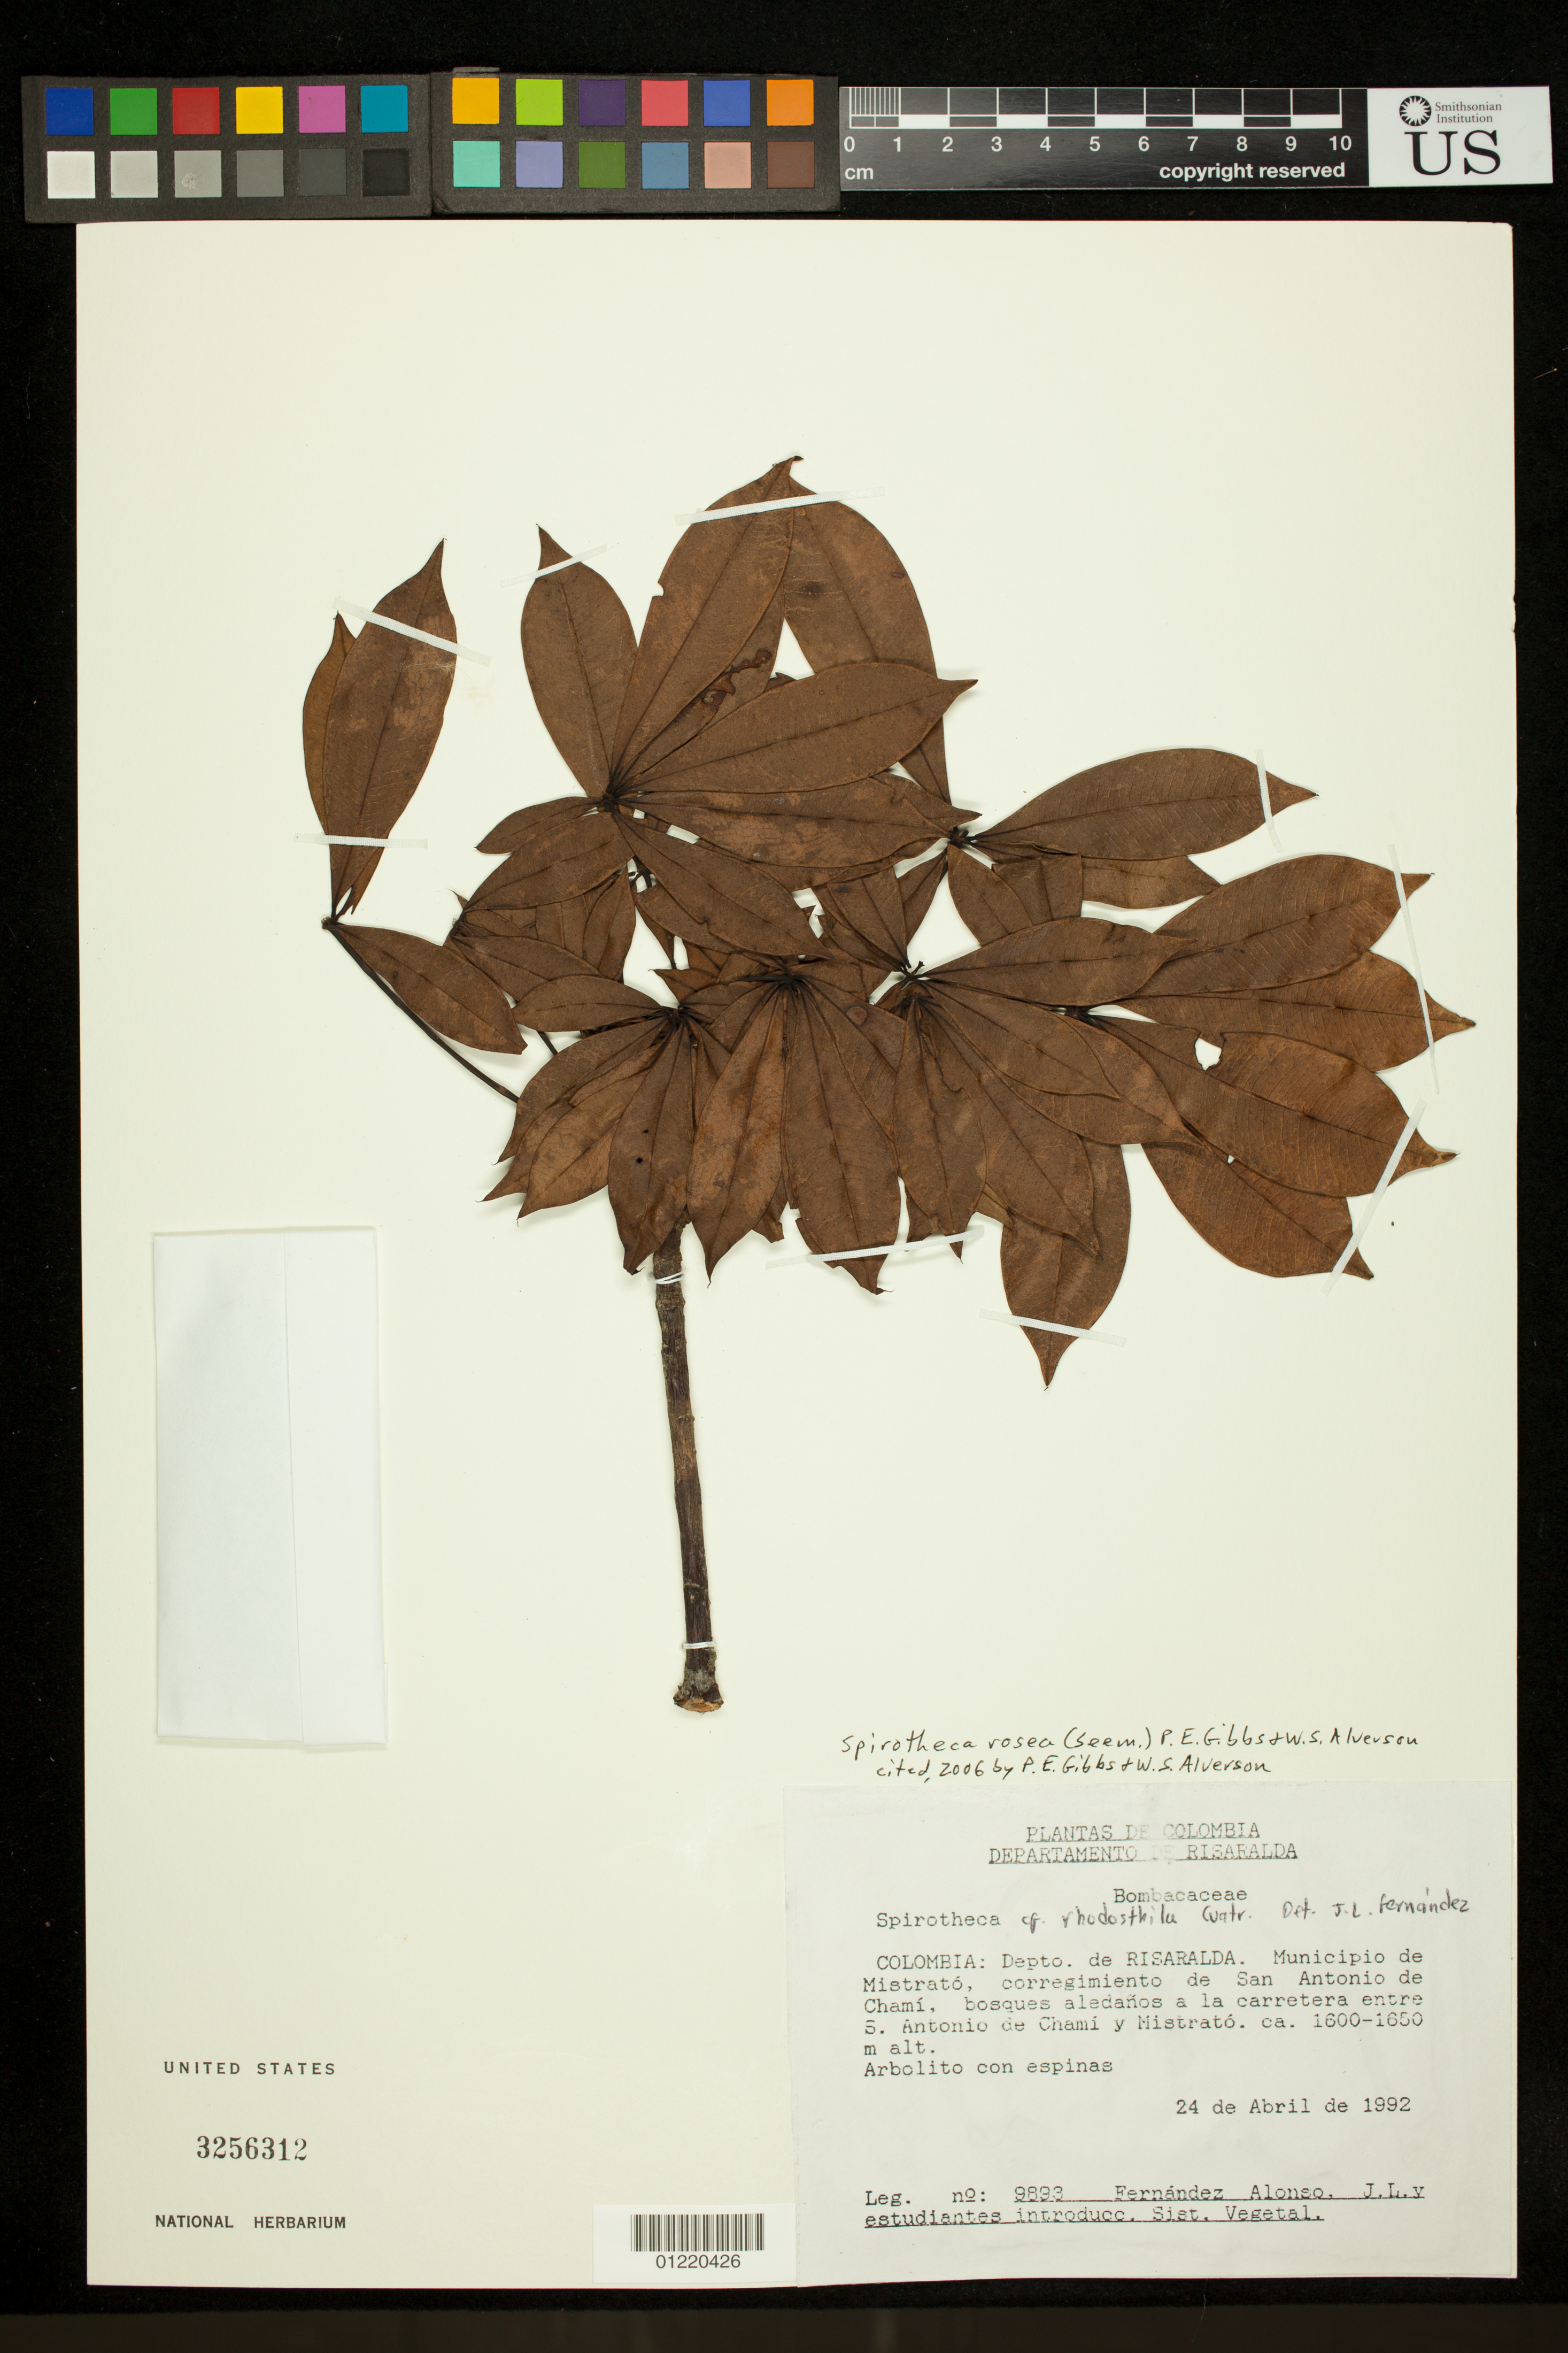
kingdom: Plantae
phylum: Tracheophyta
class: Magnoliopsida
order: Malvales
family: Malvaceae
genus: Spirotheca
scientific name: Spirotheca rosea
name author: (Cuatrec.) Gibbs & W.S. Alverson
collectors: F. Alonso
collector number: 9893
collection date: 1992-04-24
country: Colombia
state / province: Risaralda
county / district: Mistrató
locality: corregimento de San Antonio de Chamí. Bosques alendaños a la carretera centre San Antonio de Chamí y Mistrató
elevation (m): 1600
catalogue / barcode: US 3256312